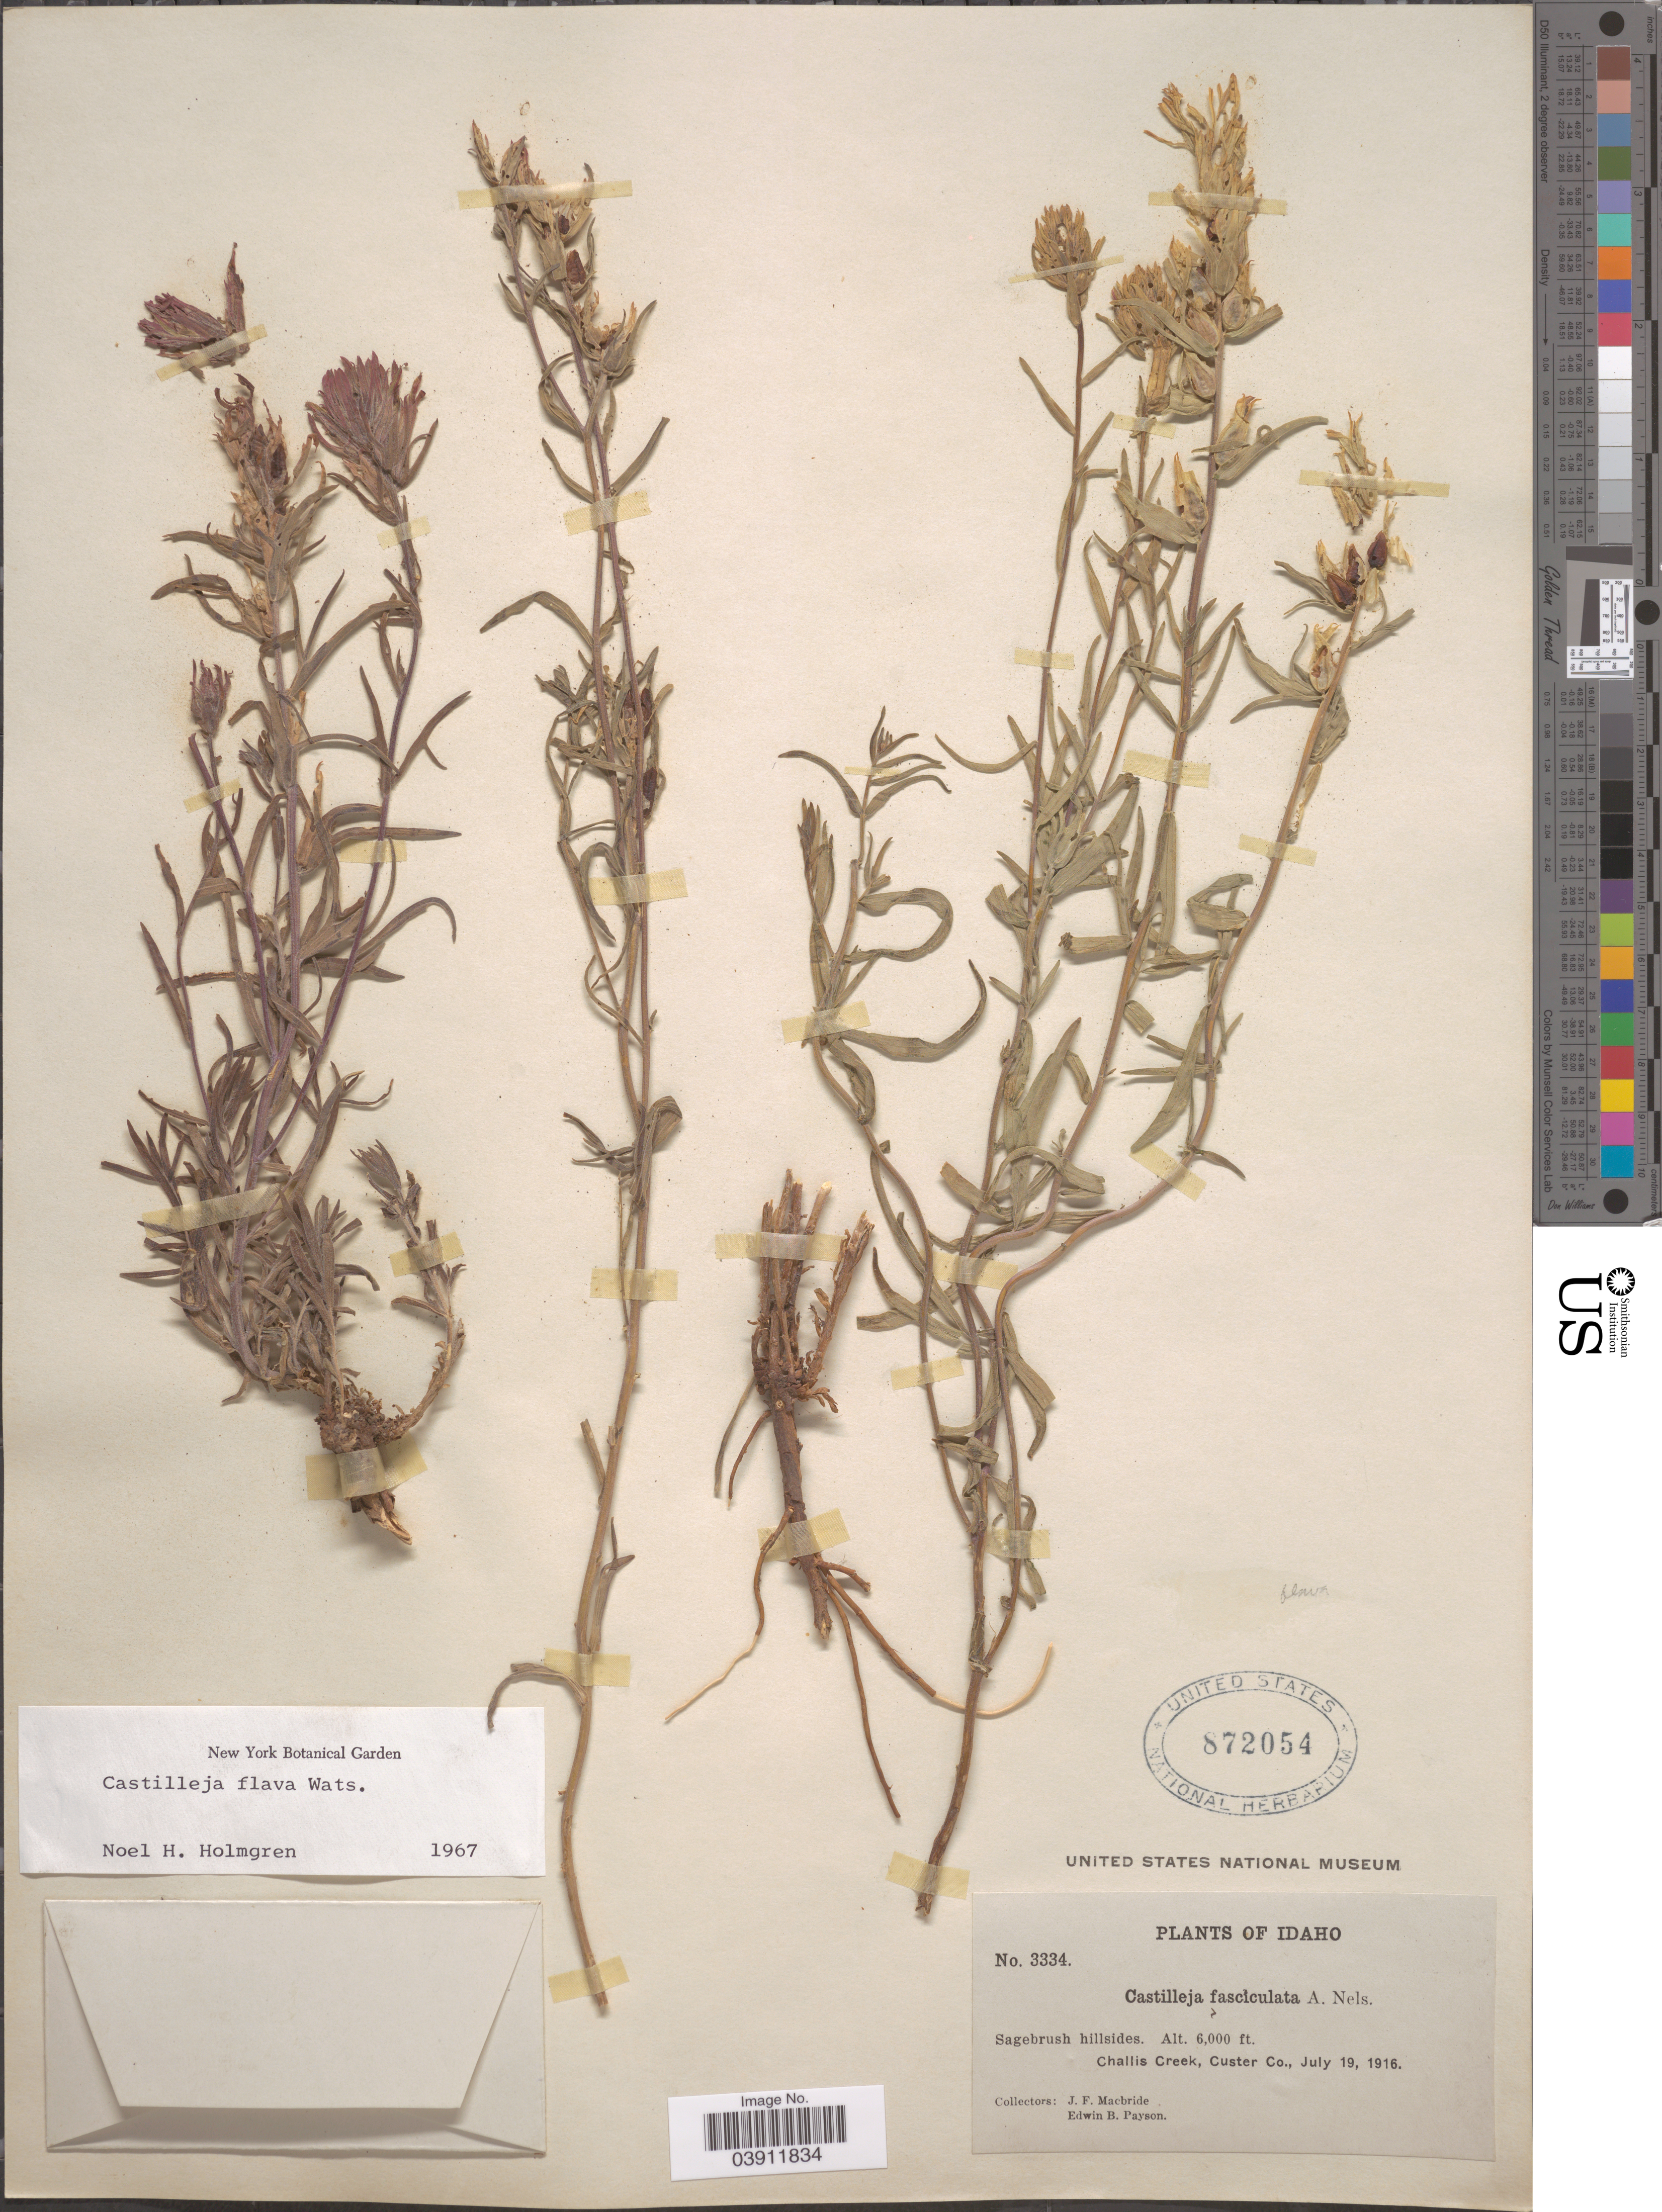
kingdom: Plantae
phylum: Tracheophyta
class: Magnoliopsida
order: Lamiales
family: Orobanchaceae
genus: Castilleja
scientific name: Castilleja flava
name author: S. Watson in C. King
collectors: J. F. Macbride & E. B. Payson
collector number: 3334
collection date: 1916-07-19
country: United States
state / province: Idaho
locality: Challis Creek, Custer Co.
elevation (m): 1829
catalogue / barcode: US 872054